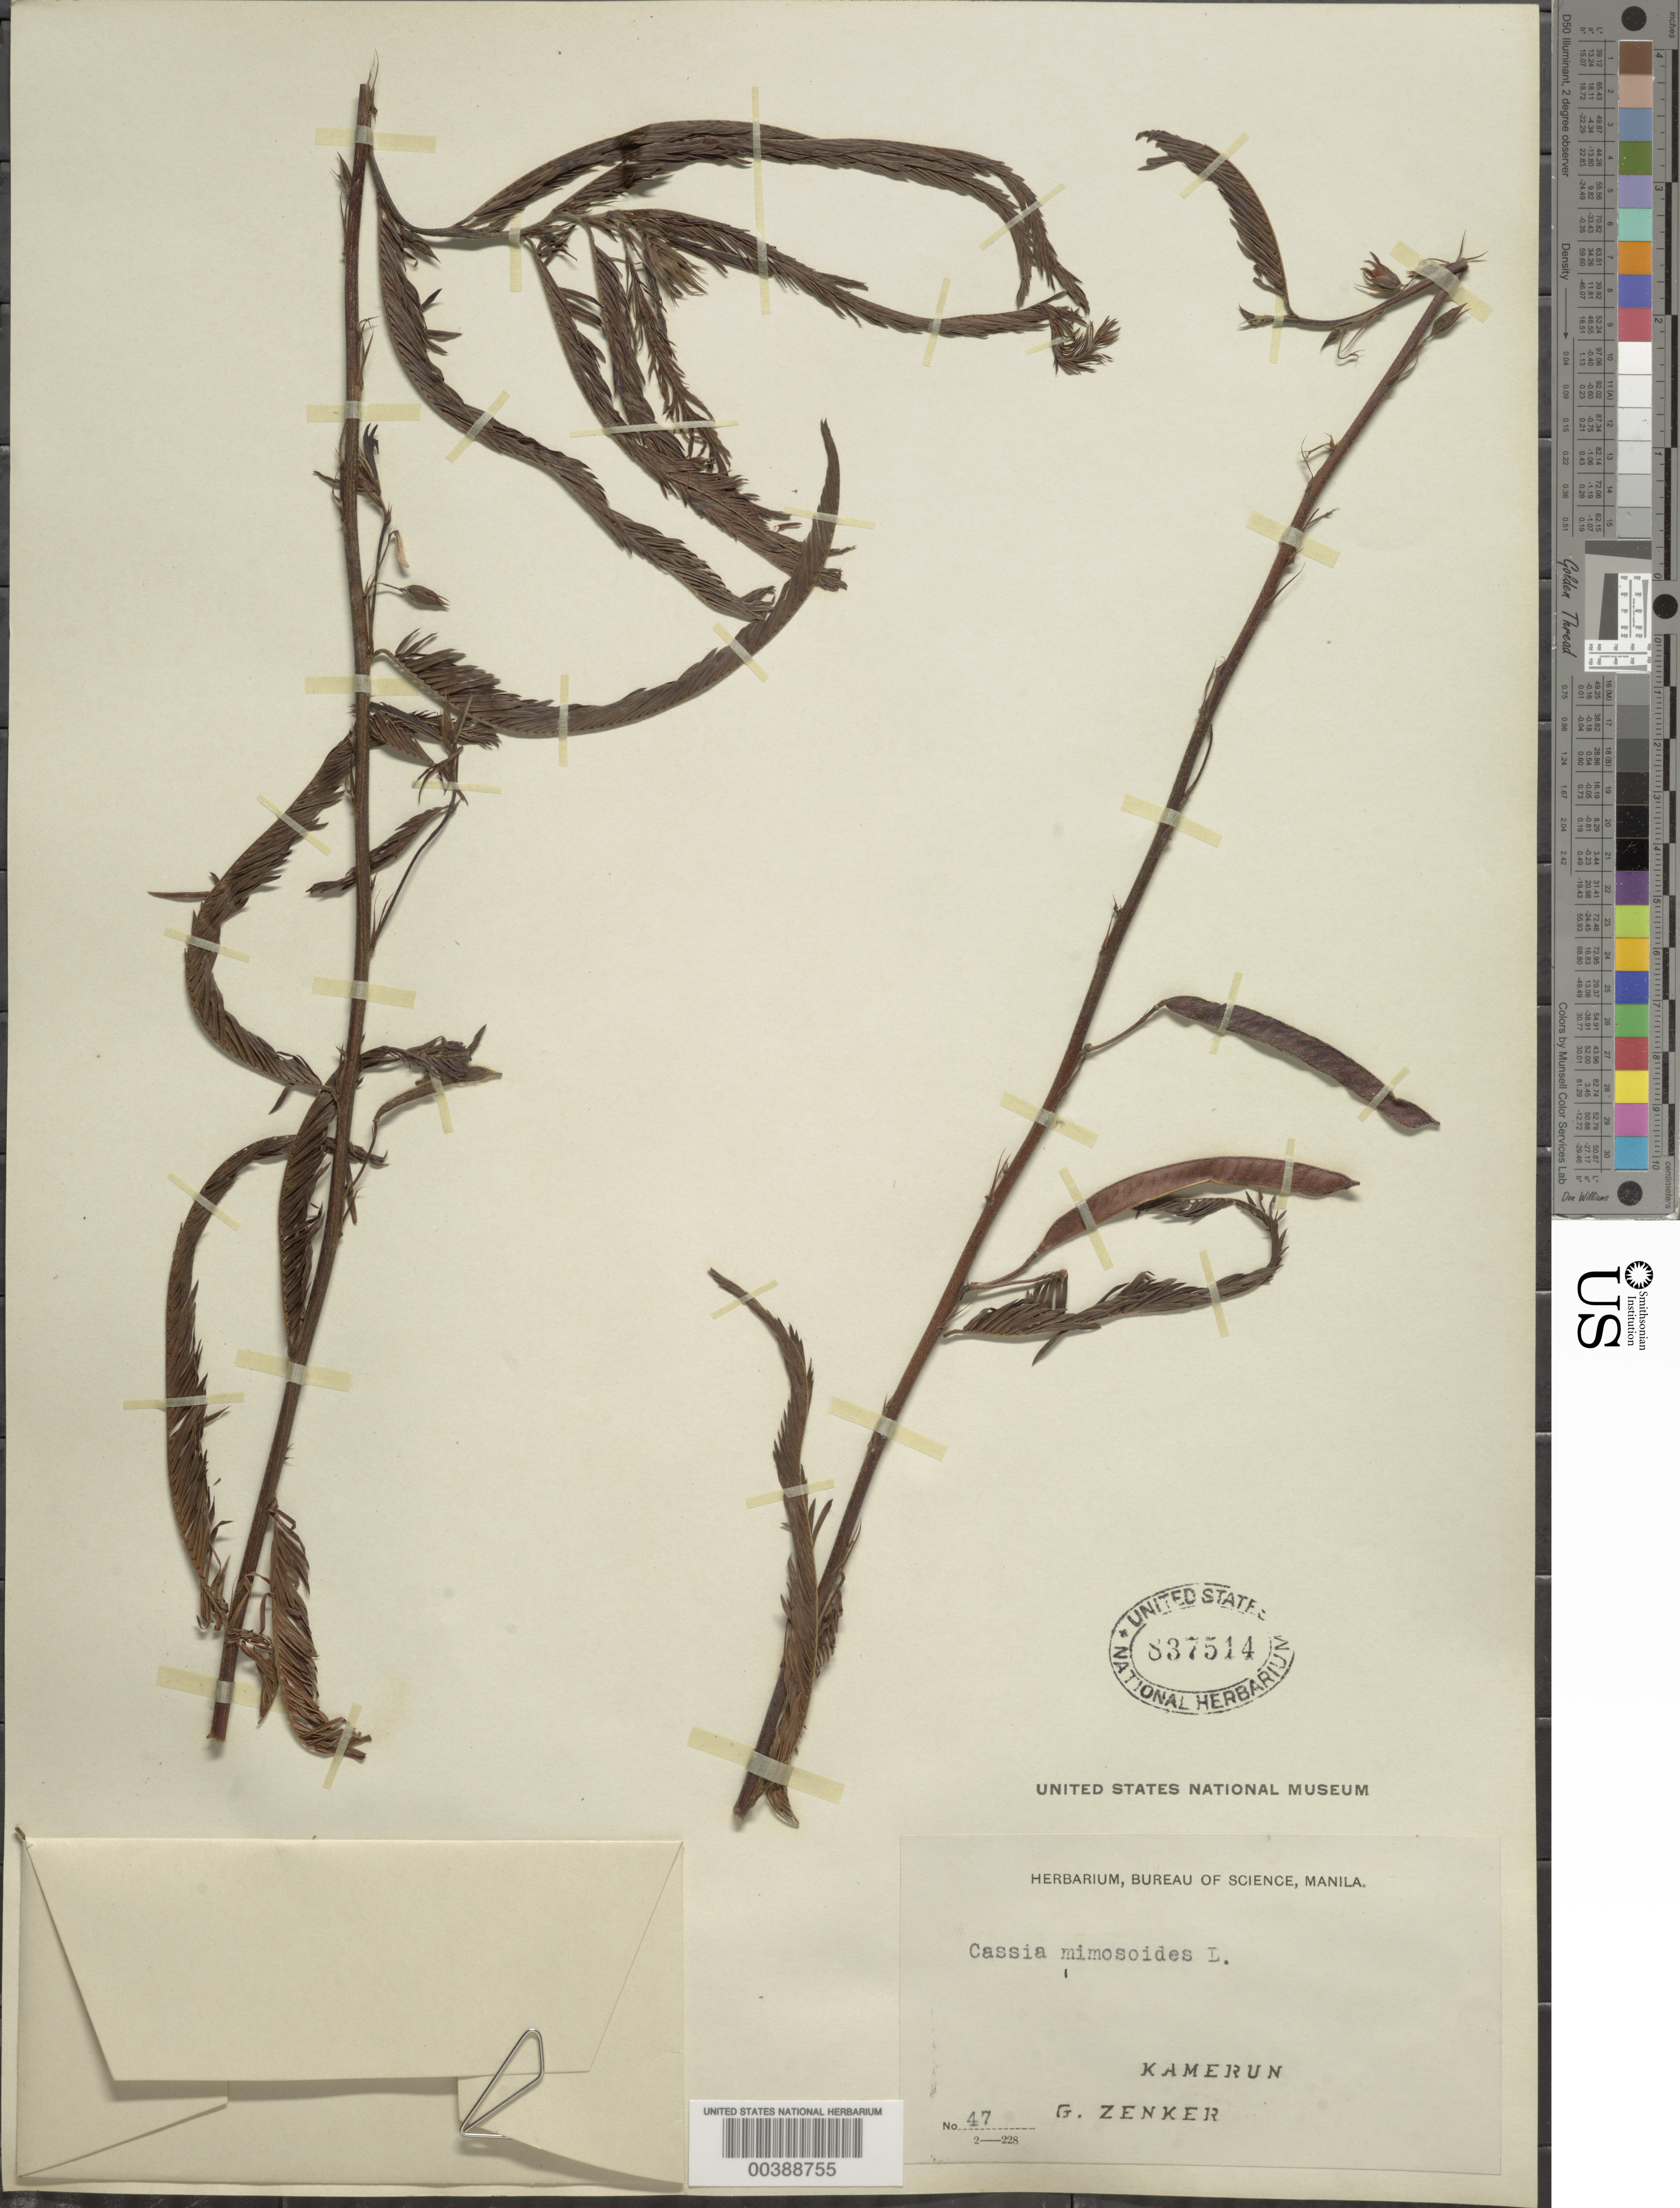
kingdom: Plantae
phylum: Tracheophyta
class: Magnoliopsida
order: Fabales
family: Fabaceae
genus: Chamaecrista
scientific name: Chamaecrista mimosoides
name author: (L.) Greene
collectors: G. A. Zenker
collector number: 47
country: Cameroon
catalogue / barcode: US 837514